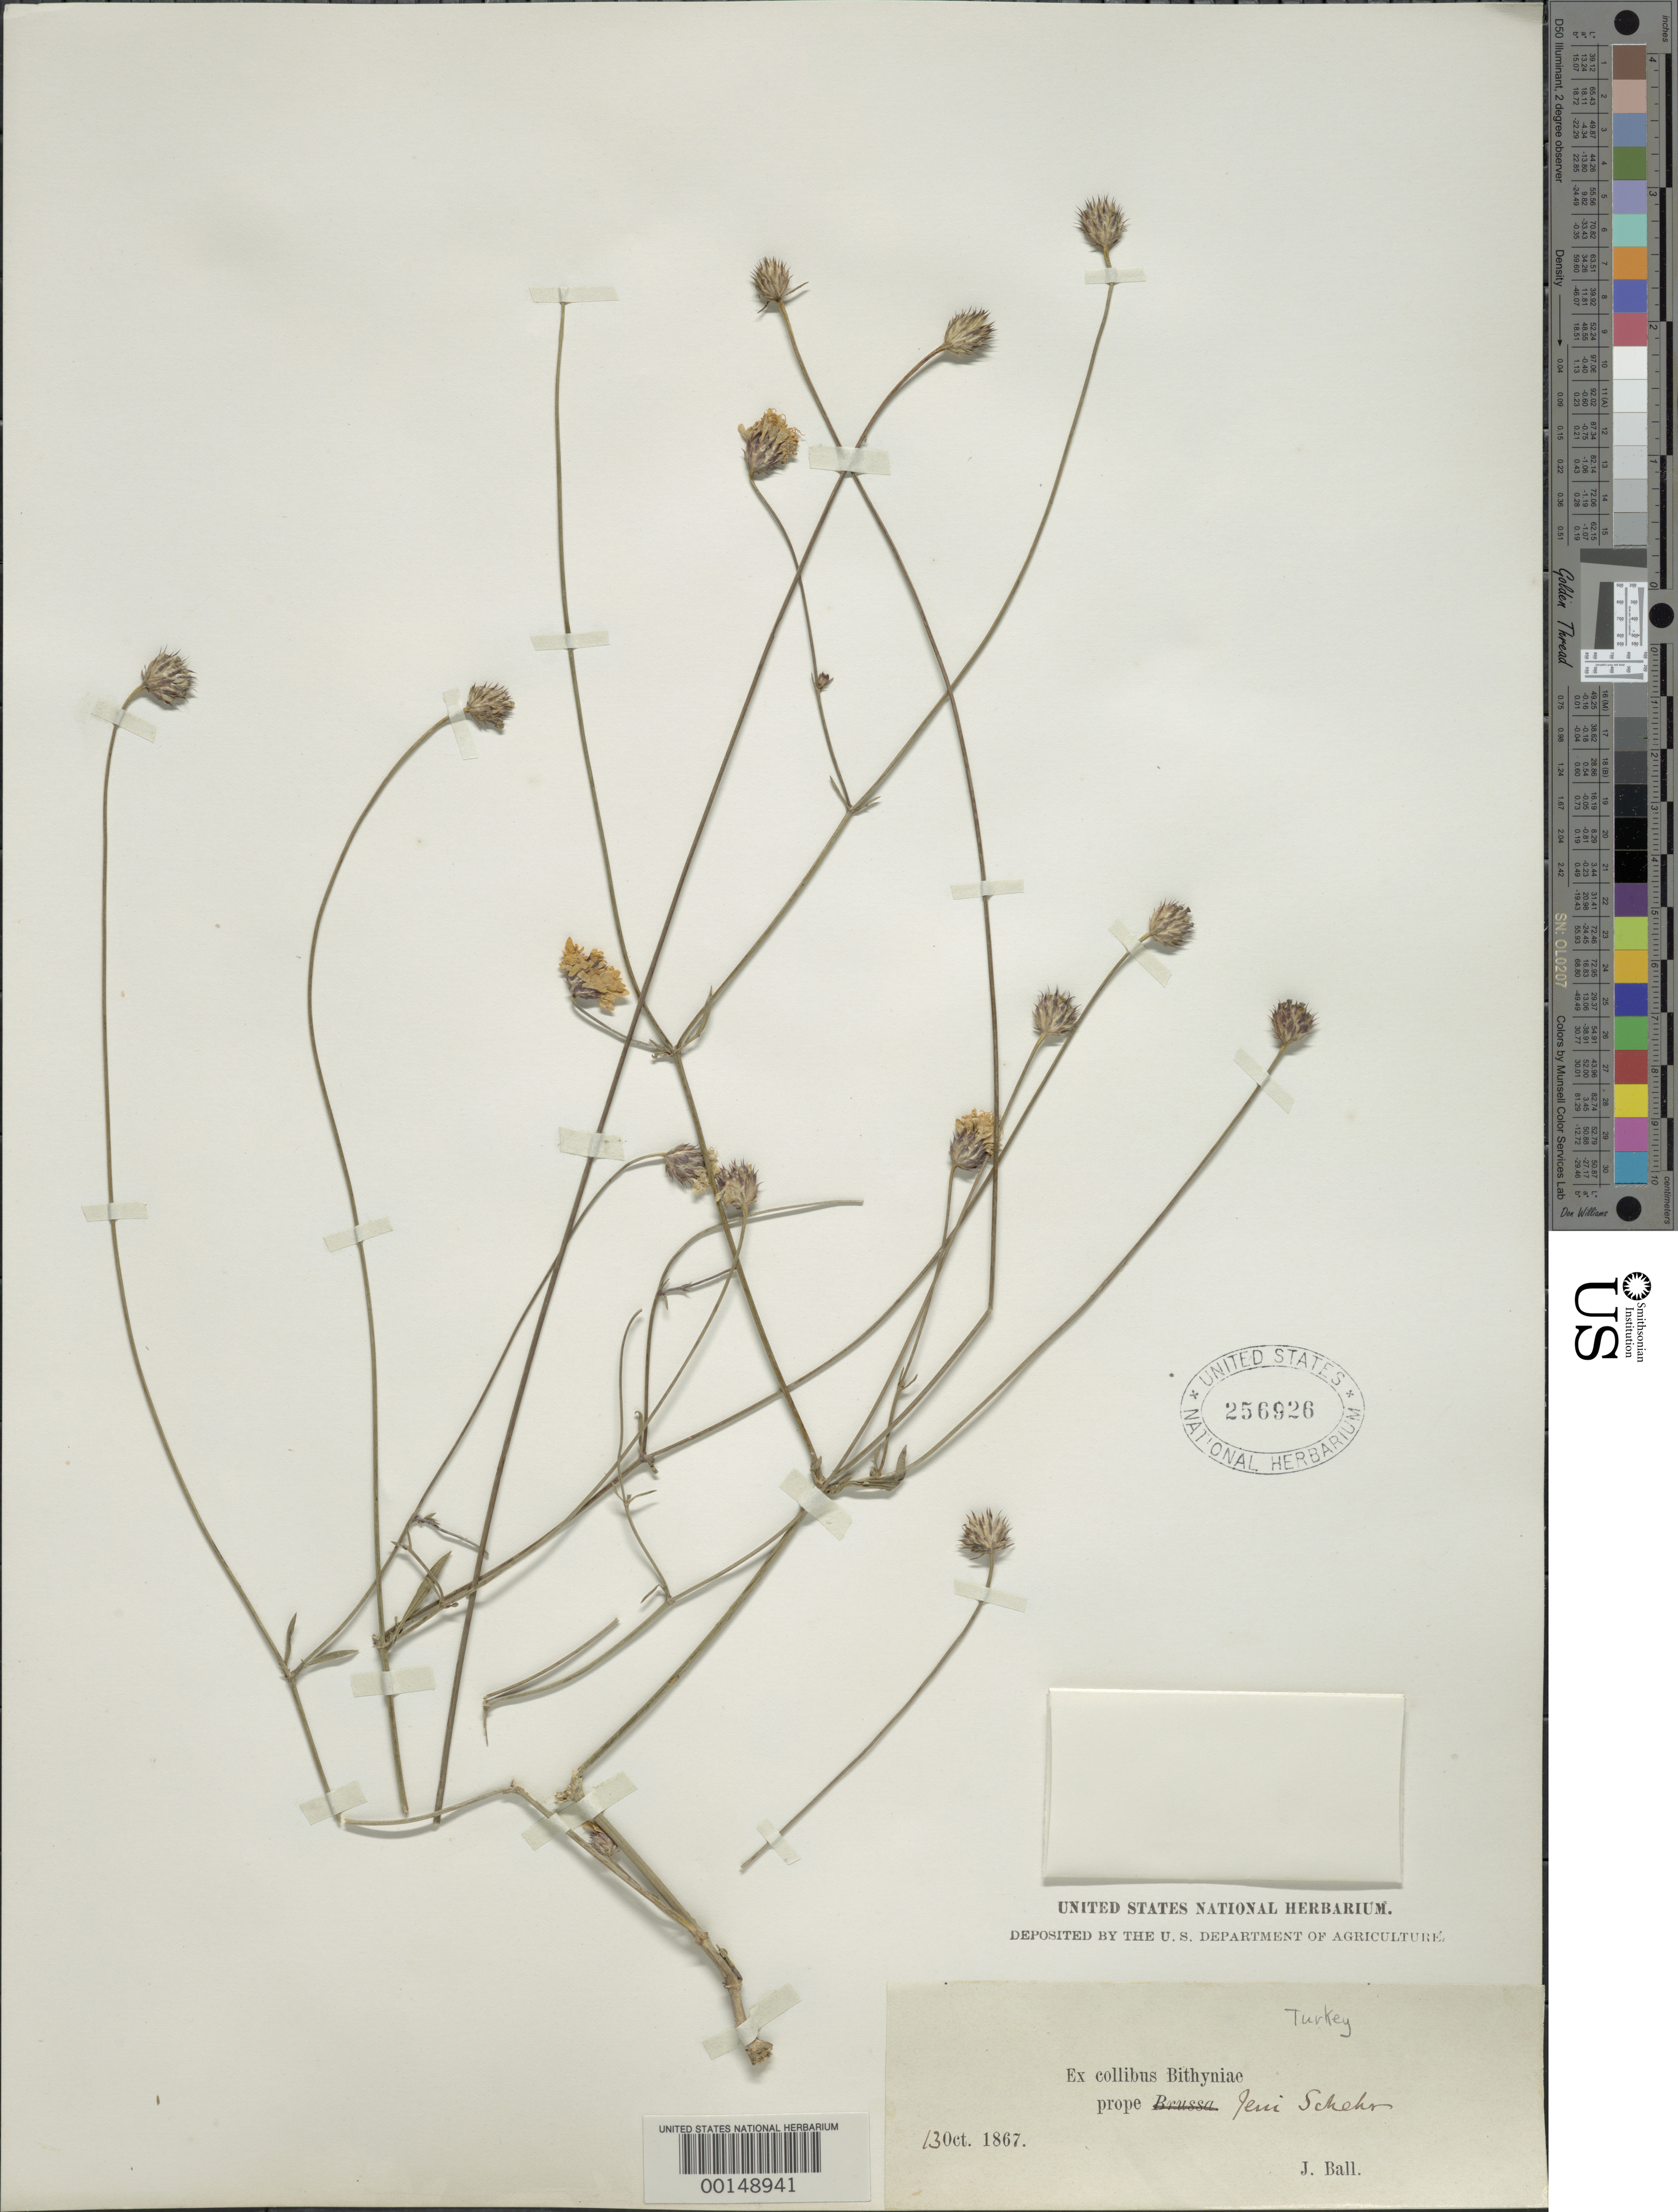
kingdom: Plantae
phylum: Tracheophyta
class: Magnoliopsida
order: Dipsacales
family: Caprifoliaceae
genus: Cephalaria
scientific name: Cephalaria sp.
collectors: J. Ball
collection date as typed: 13 Oct 1867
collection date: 1867-10-13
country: Turkey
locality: Bithynia near Jeni Schehr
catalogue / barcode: US 256926